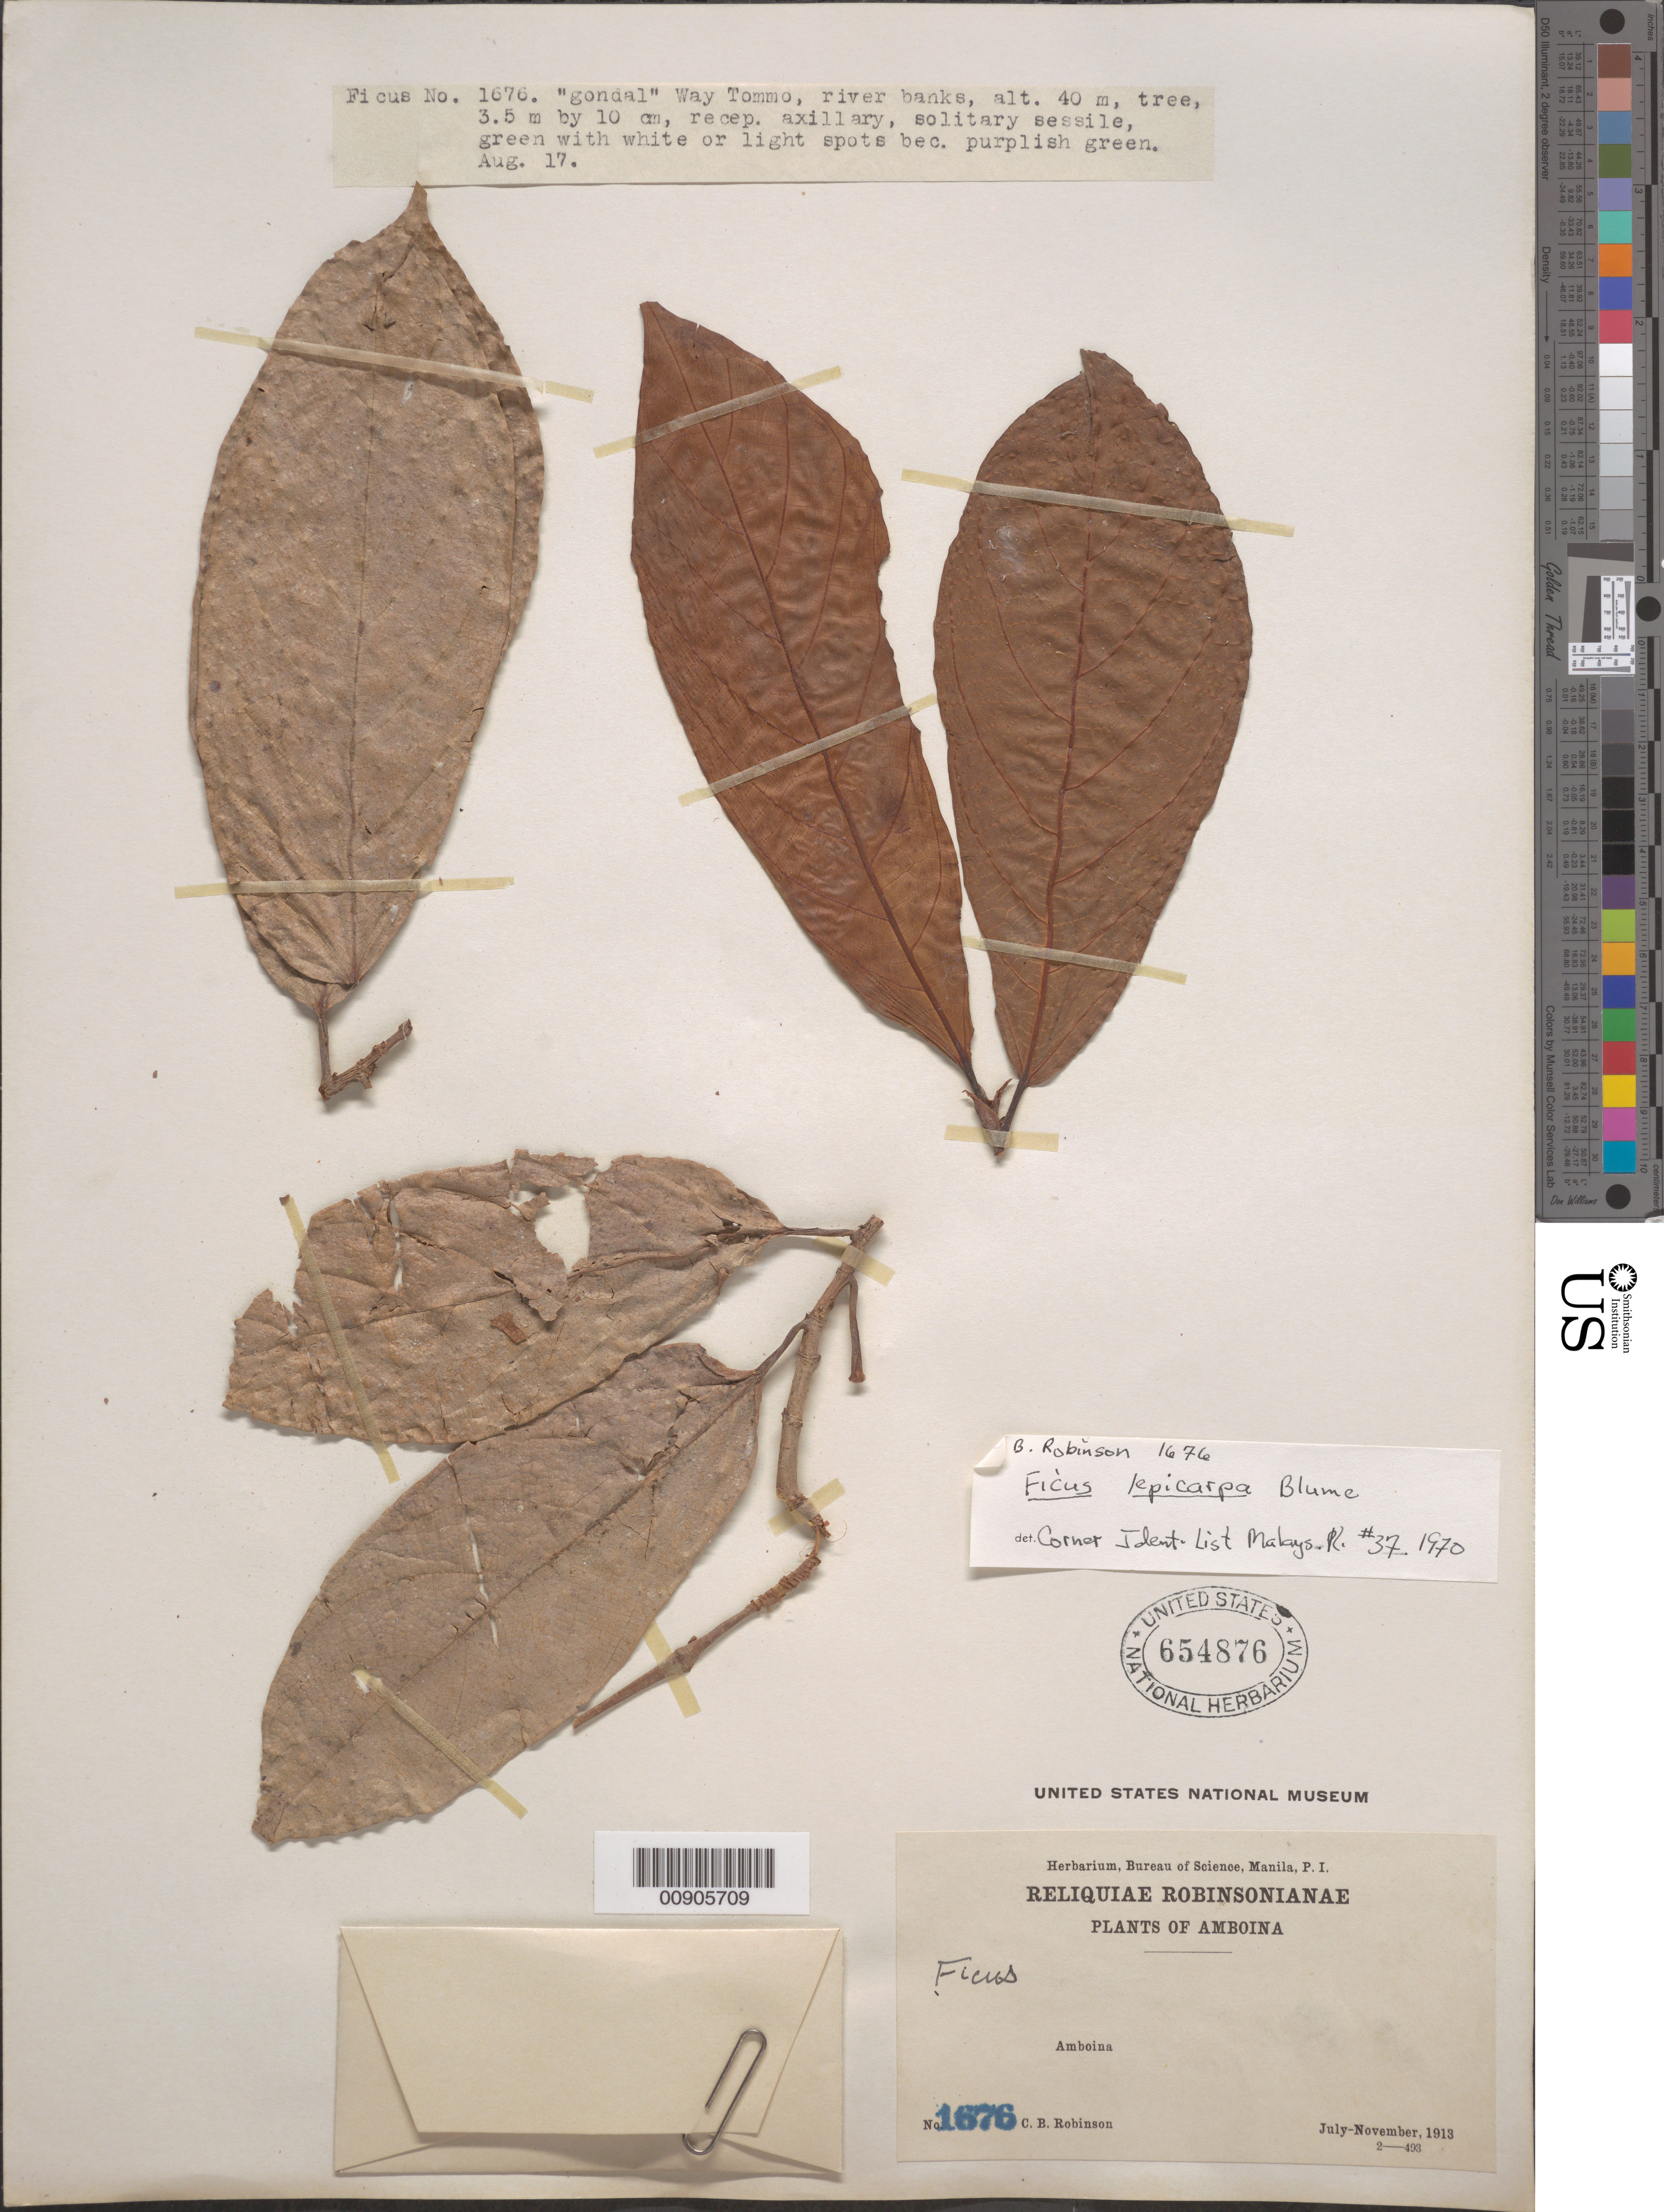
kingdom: Plantae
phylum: Tracheophyta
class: Magnoliopsida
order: Rosales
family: Moraceae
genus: Ficus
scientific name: Ficus lepicarpa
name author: Blume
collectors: C. Robinson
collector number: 1676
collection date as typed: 17 Aug 1913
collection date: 1913-08-17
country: Indonesia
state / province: Maluku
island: Amboina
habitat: river banks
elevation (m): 40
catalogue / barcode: US 654876